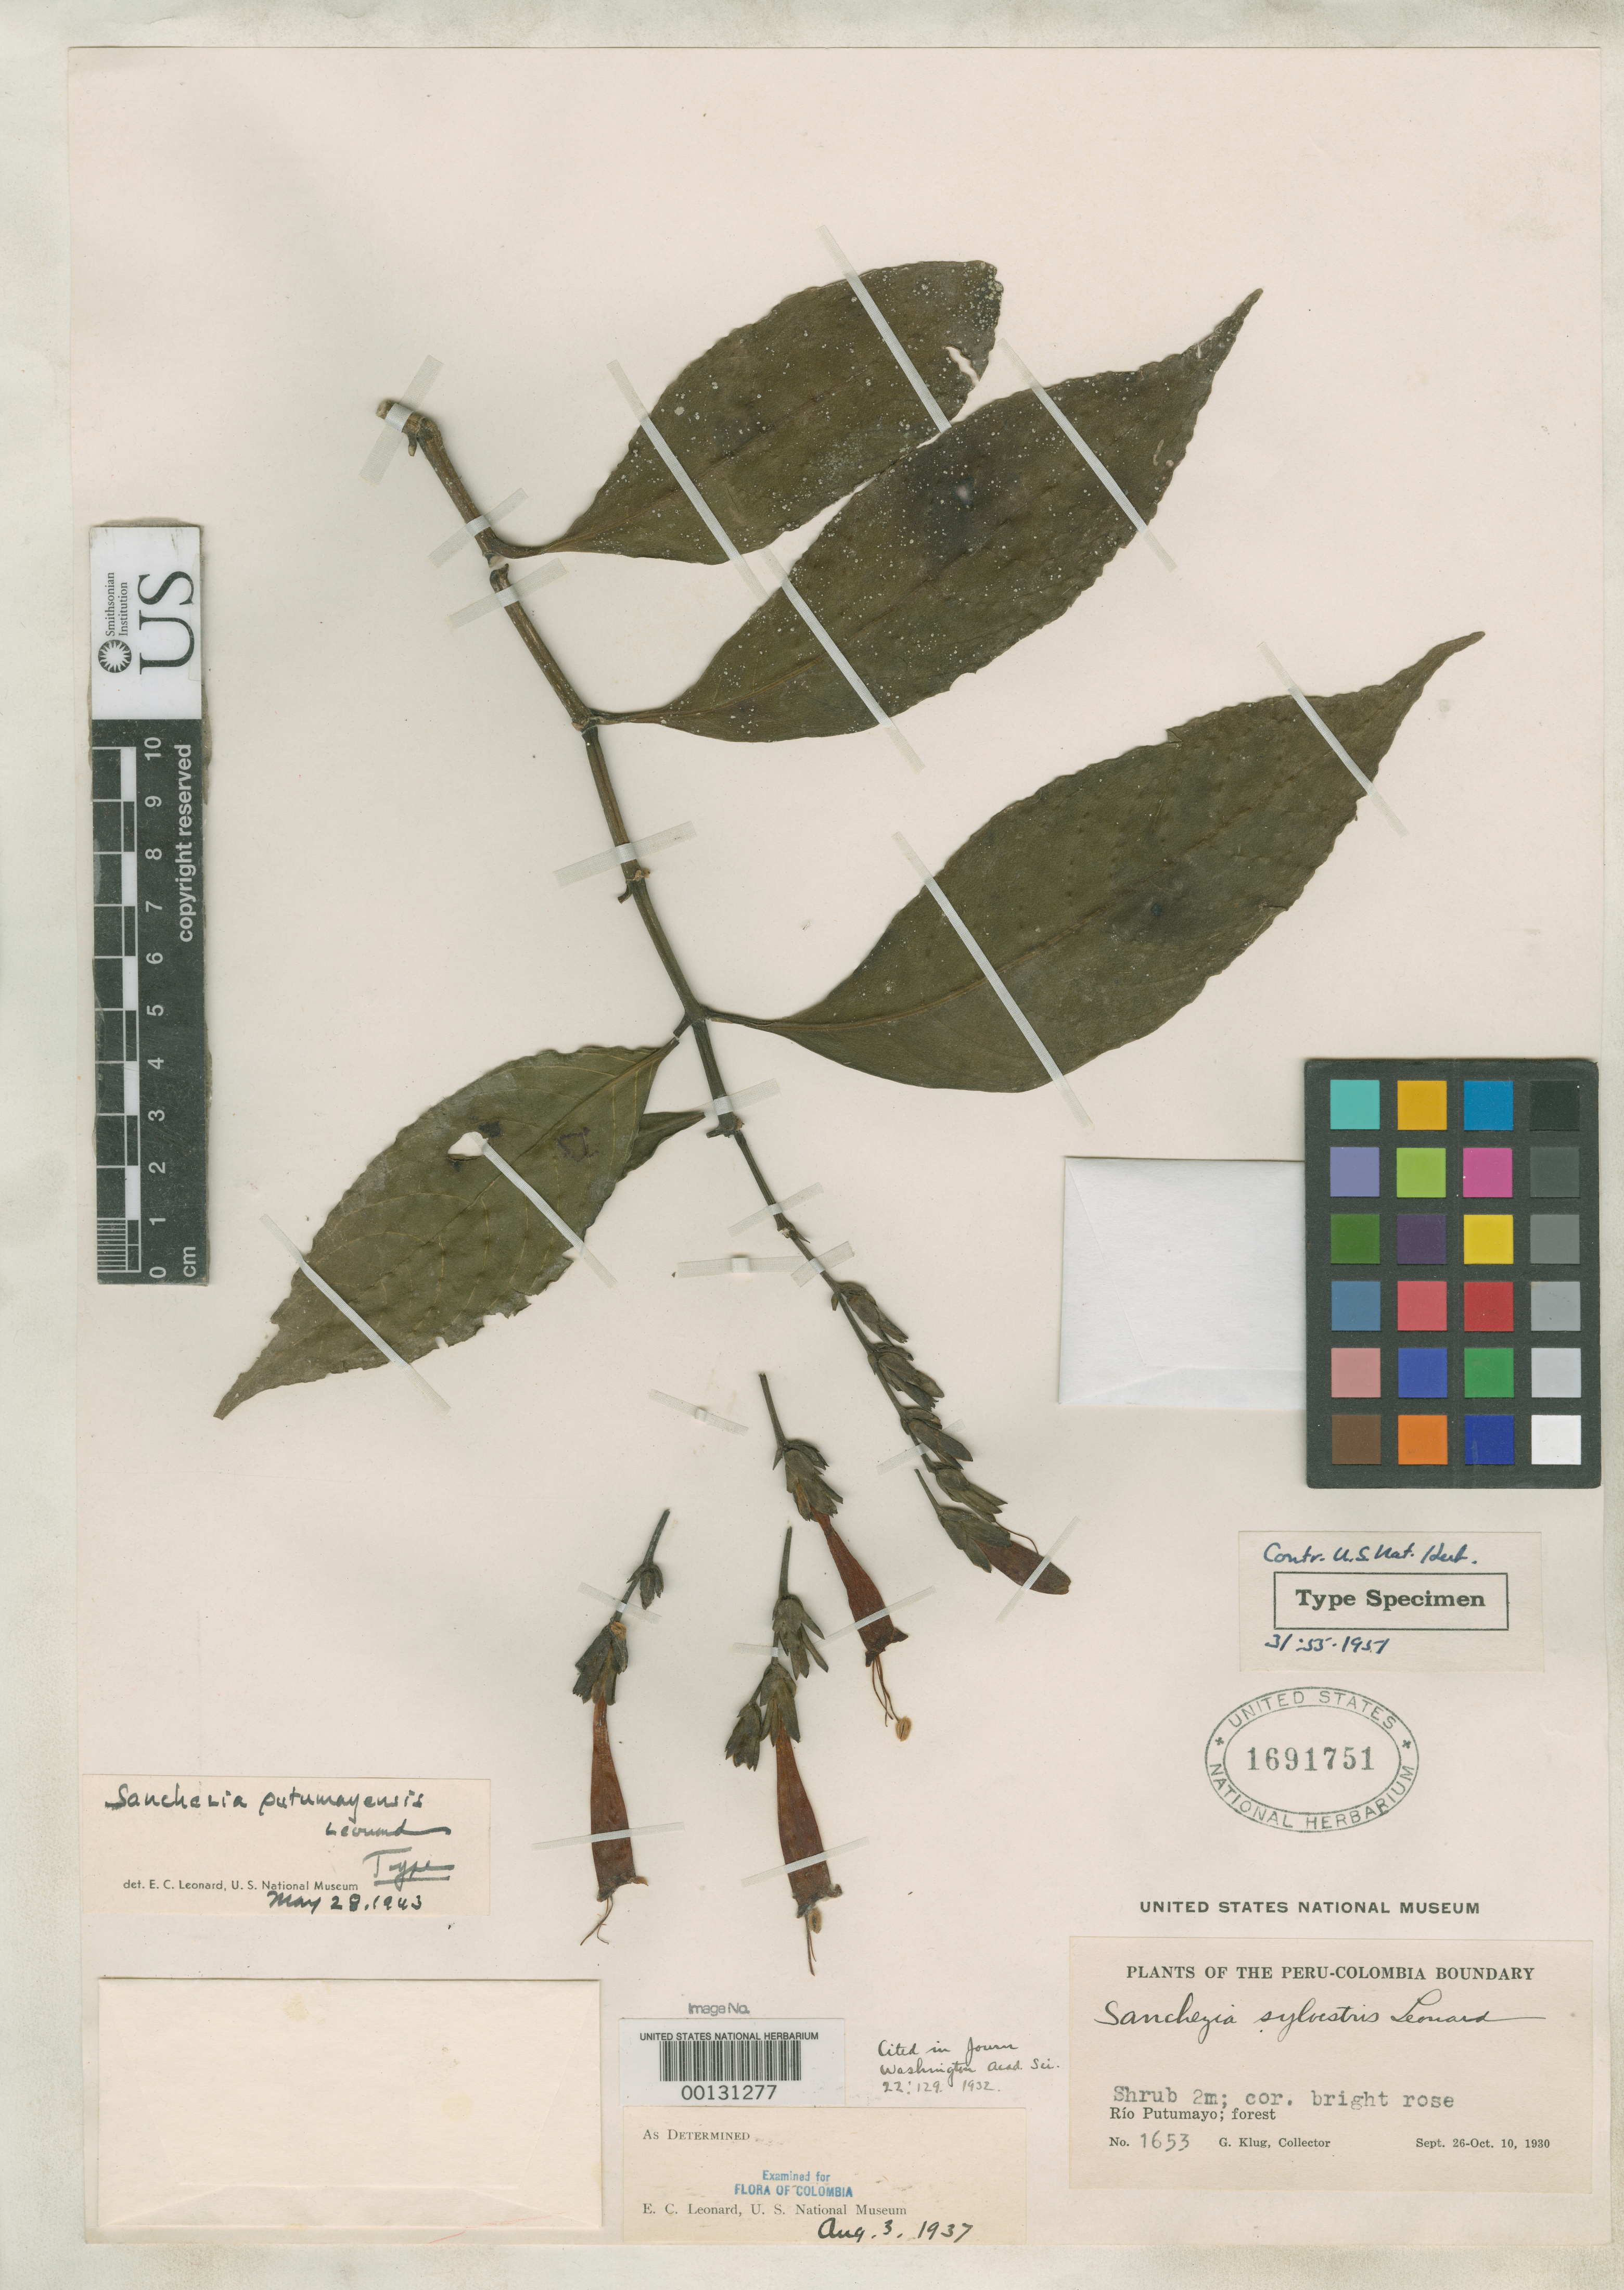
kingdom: Plantae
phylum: Tracheophyta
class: Magnoliopsida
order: Lamiales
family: Acanthaceae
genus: Sanchezia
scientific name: Sanchezia putumayensis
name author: Leonard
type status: Holotype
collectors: G. Klug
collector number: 1653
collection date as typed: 26 Sep 1930 to 10 Oct 1930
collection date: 1930-09-26/1930-10-10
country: Colombia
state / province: Putumayo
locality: Forest along Rio Putumayo.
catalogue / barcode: US 1691751